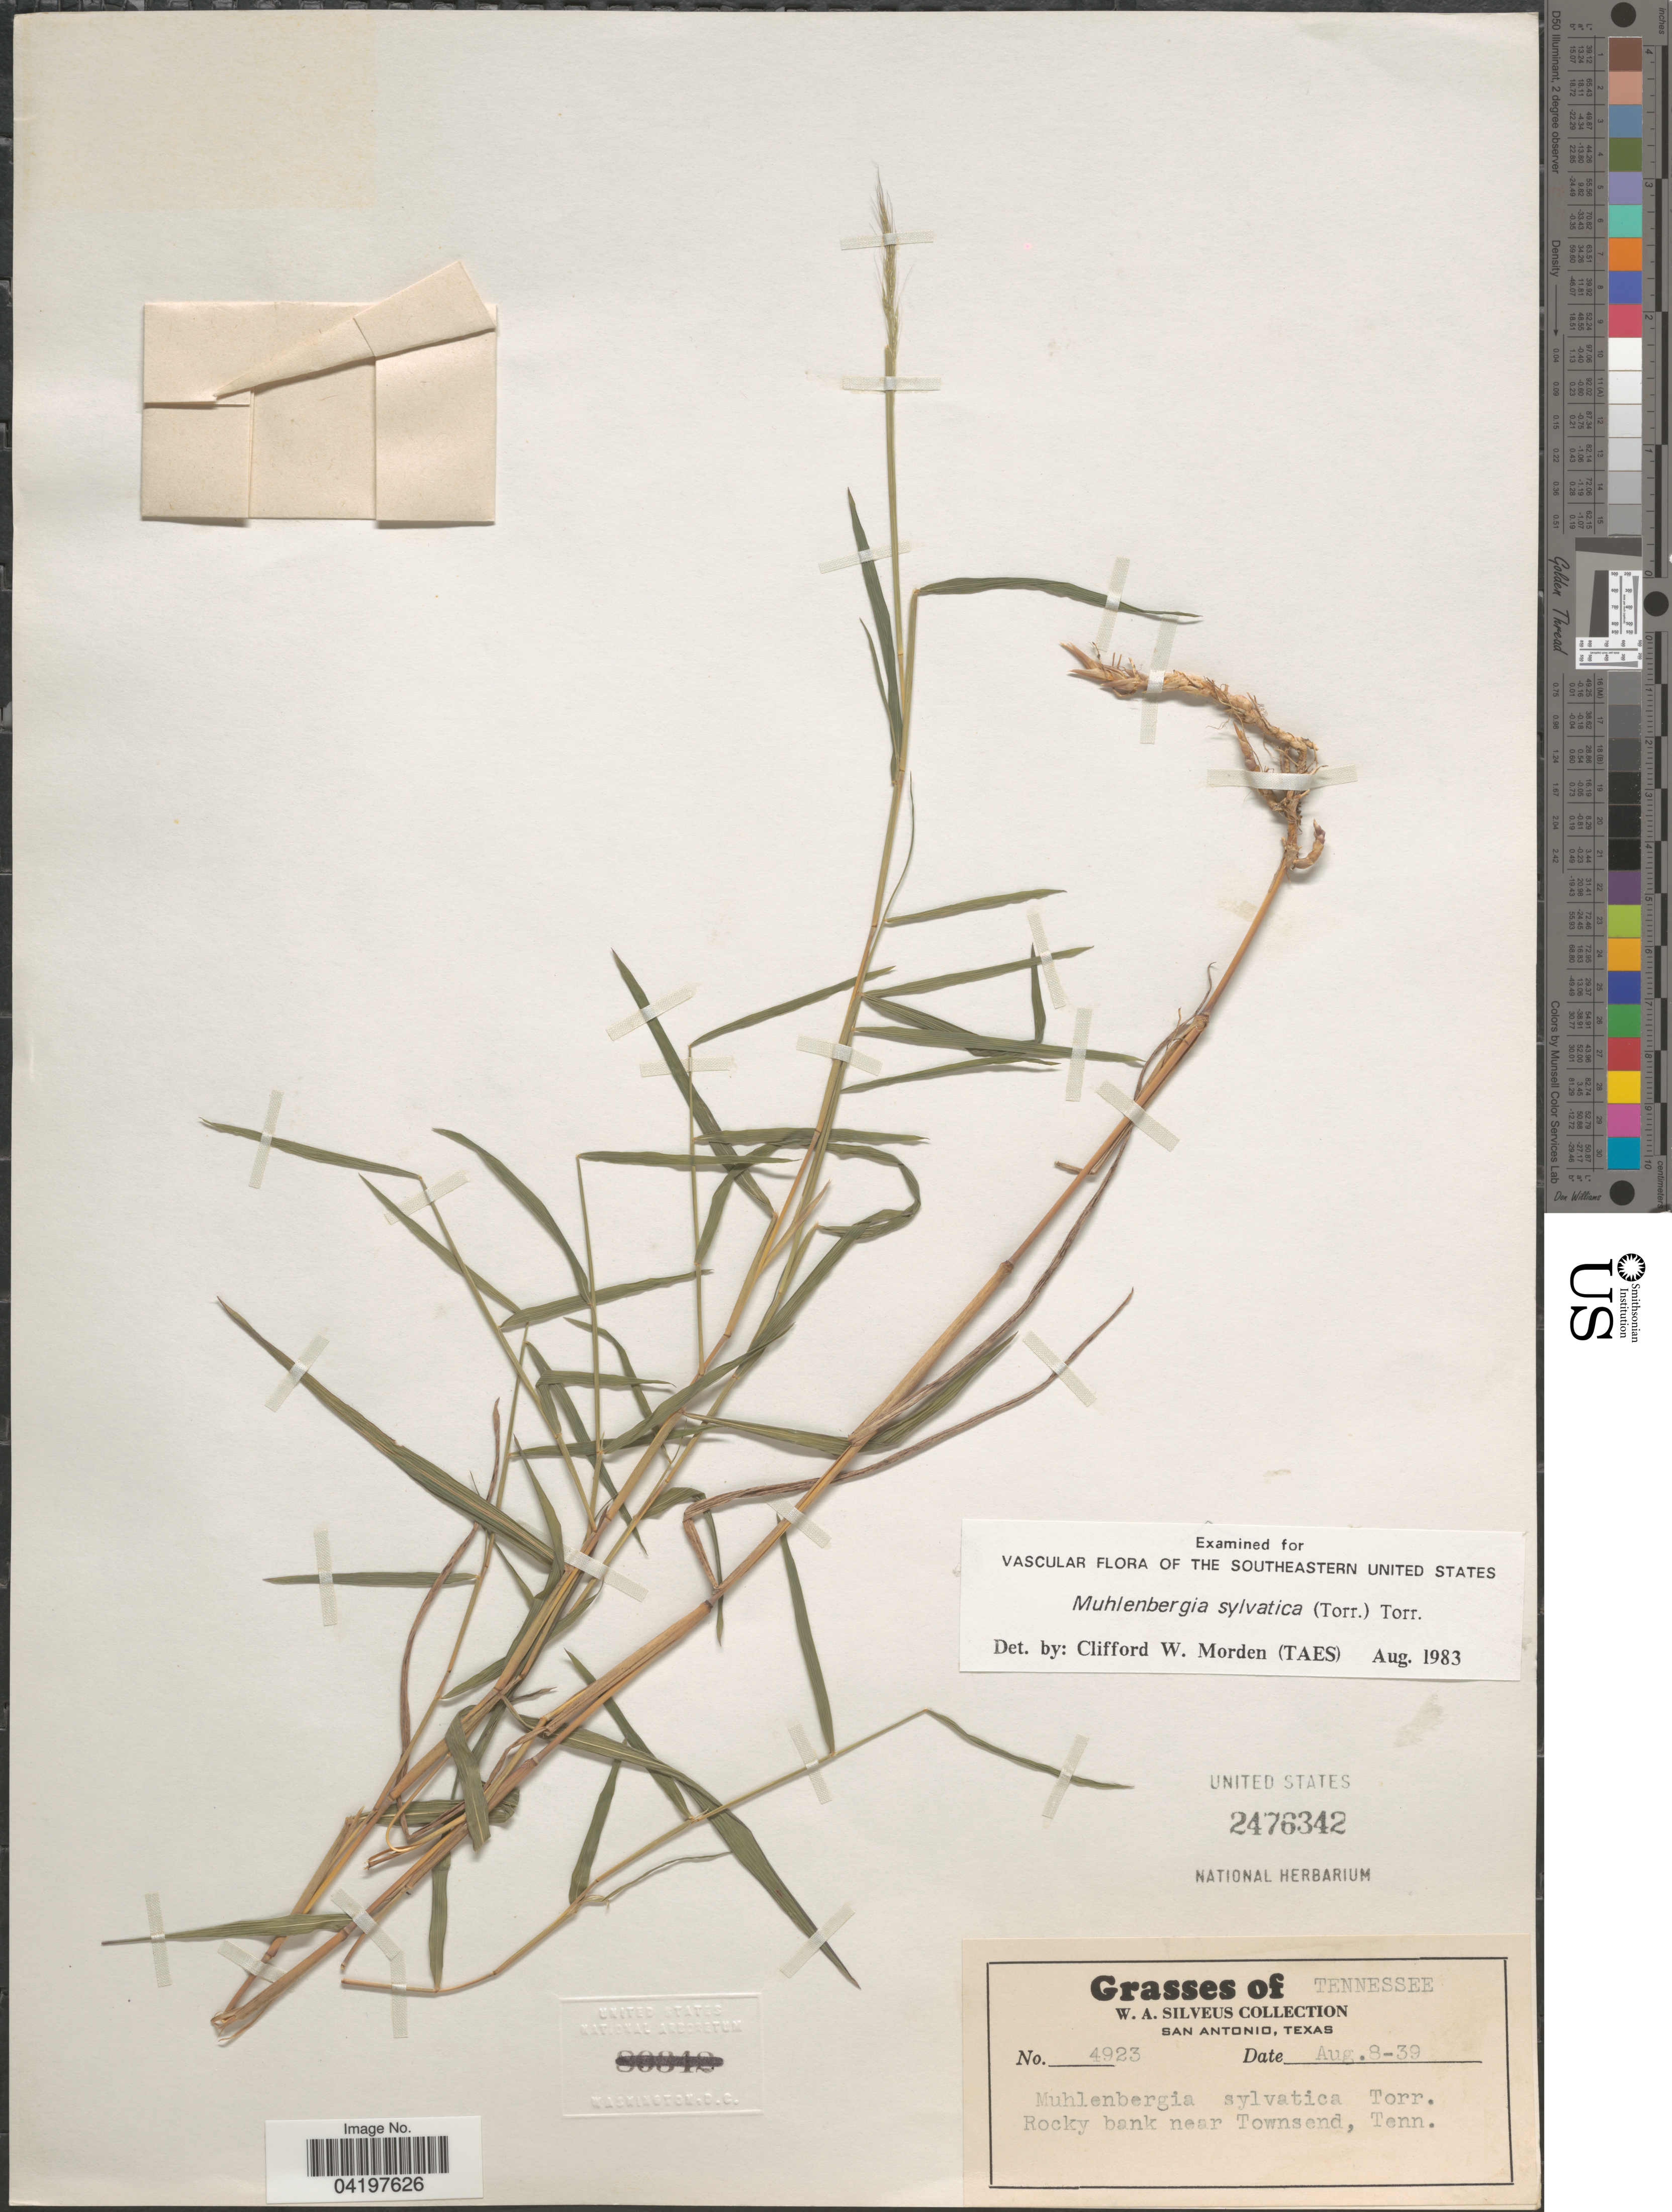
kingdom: Plantae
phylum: Tracheophyta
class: Liliopsida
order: Poales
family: Poaceae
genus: Muhlenbergia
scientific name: Muhlenbergia sylvatica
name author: (Torr.) Torr. ex A. Gray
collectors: W. Silveus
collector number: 4923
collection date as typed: Transcribed d/m/y: 8/8/39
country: United States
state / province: Tennessee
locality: Rocky bank near Townsend.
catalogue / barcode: US 2476342